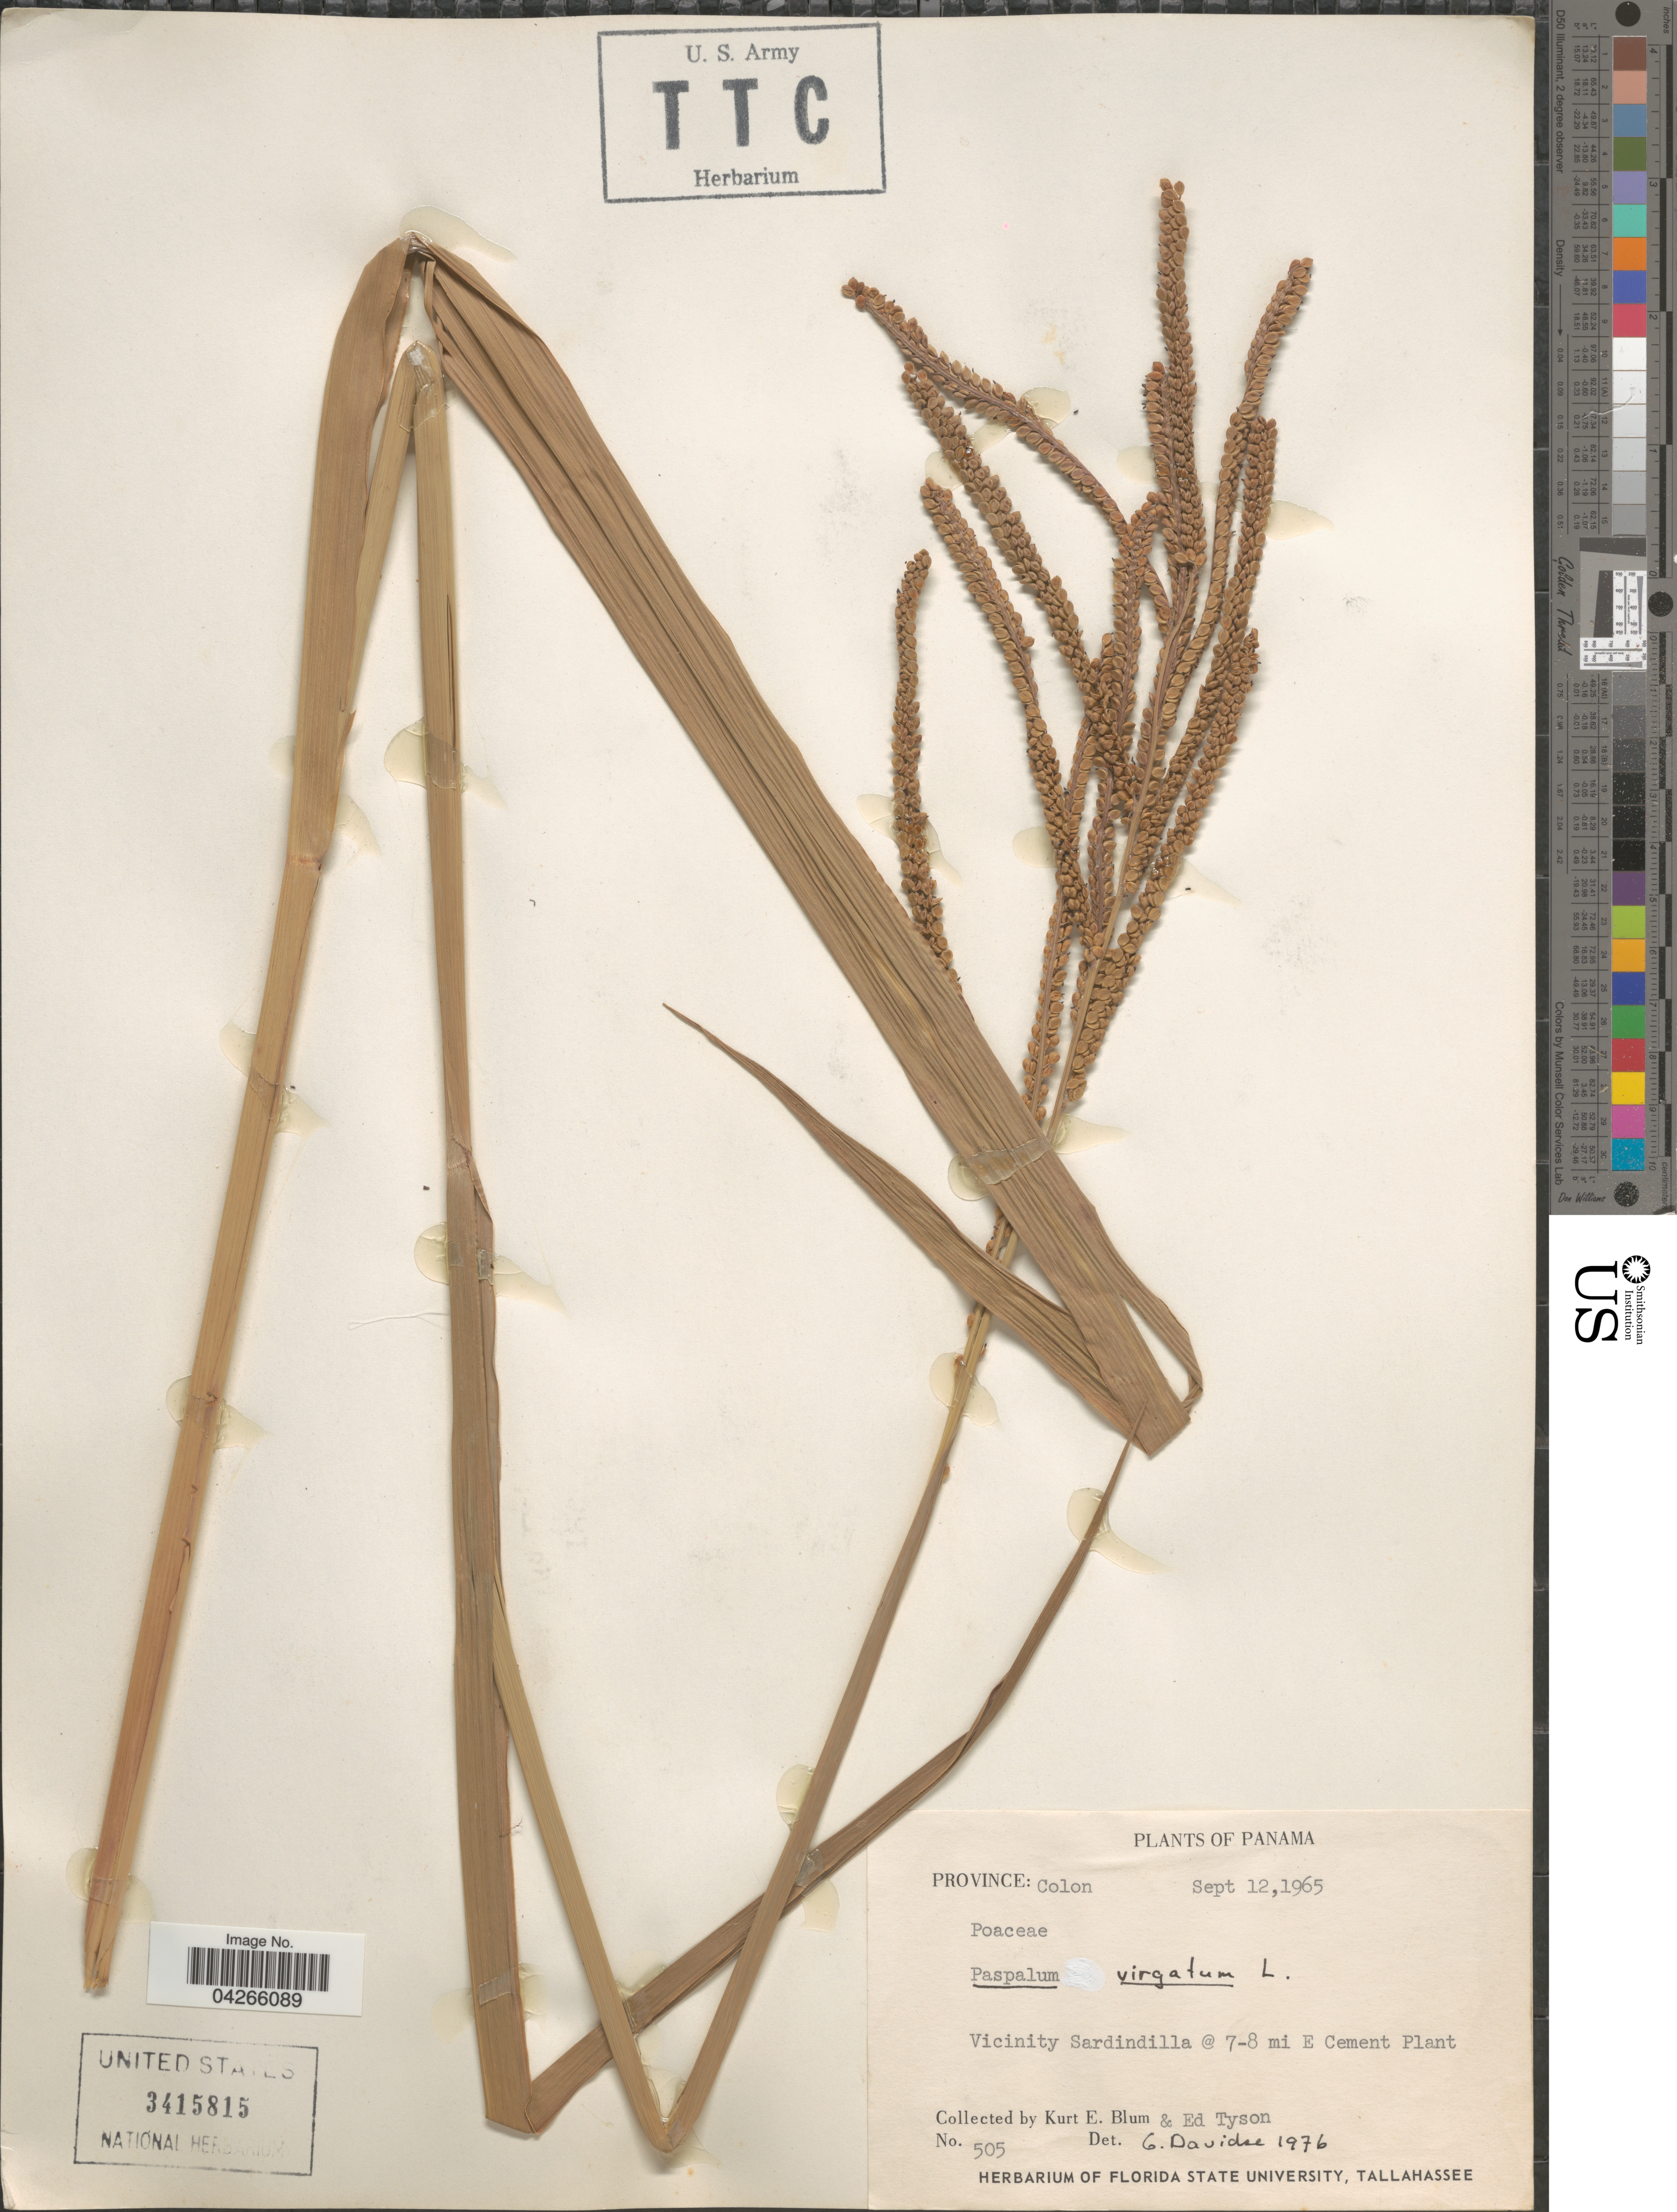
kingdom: Plantae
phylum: Tracheophyta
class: Liliopsida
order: Poales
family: Poaceae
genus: Paspalum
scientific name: Paspalum virgatum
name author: L.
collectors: K. E. Blum & E. Tyson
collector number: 505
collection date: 1965-09-12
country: Panama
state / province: Colón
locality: Vicinity Sardindilla @ 7-8 mi E Cement Plant.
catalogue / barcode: US 3415815